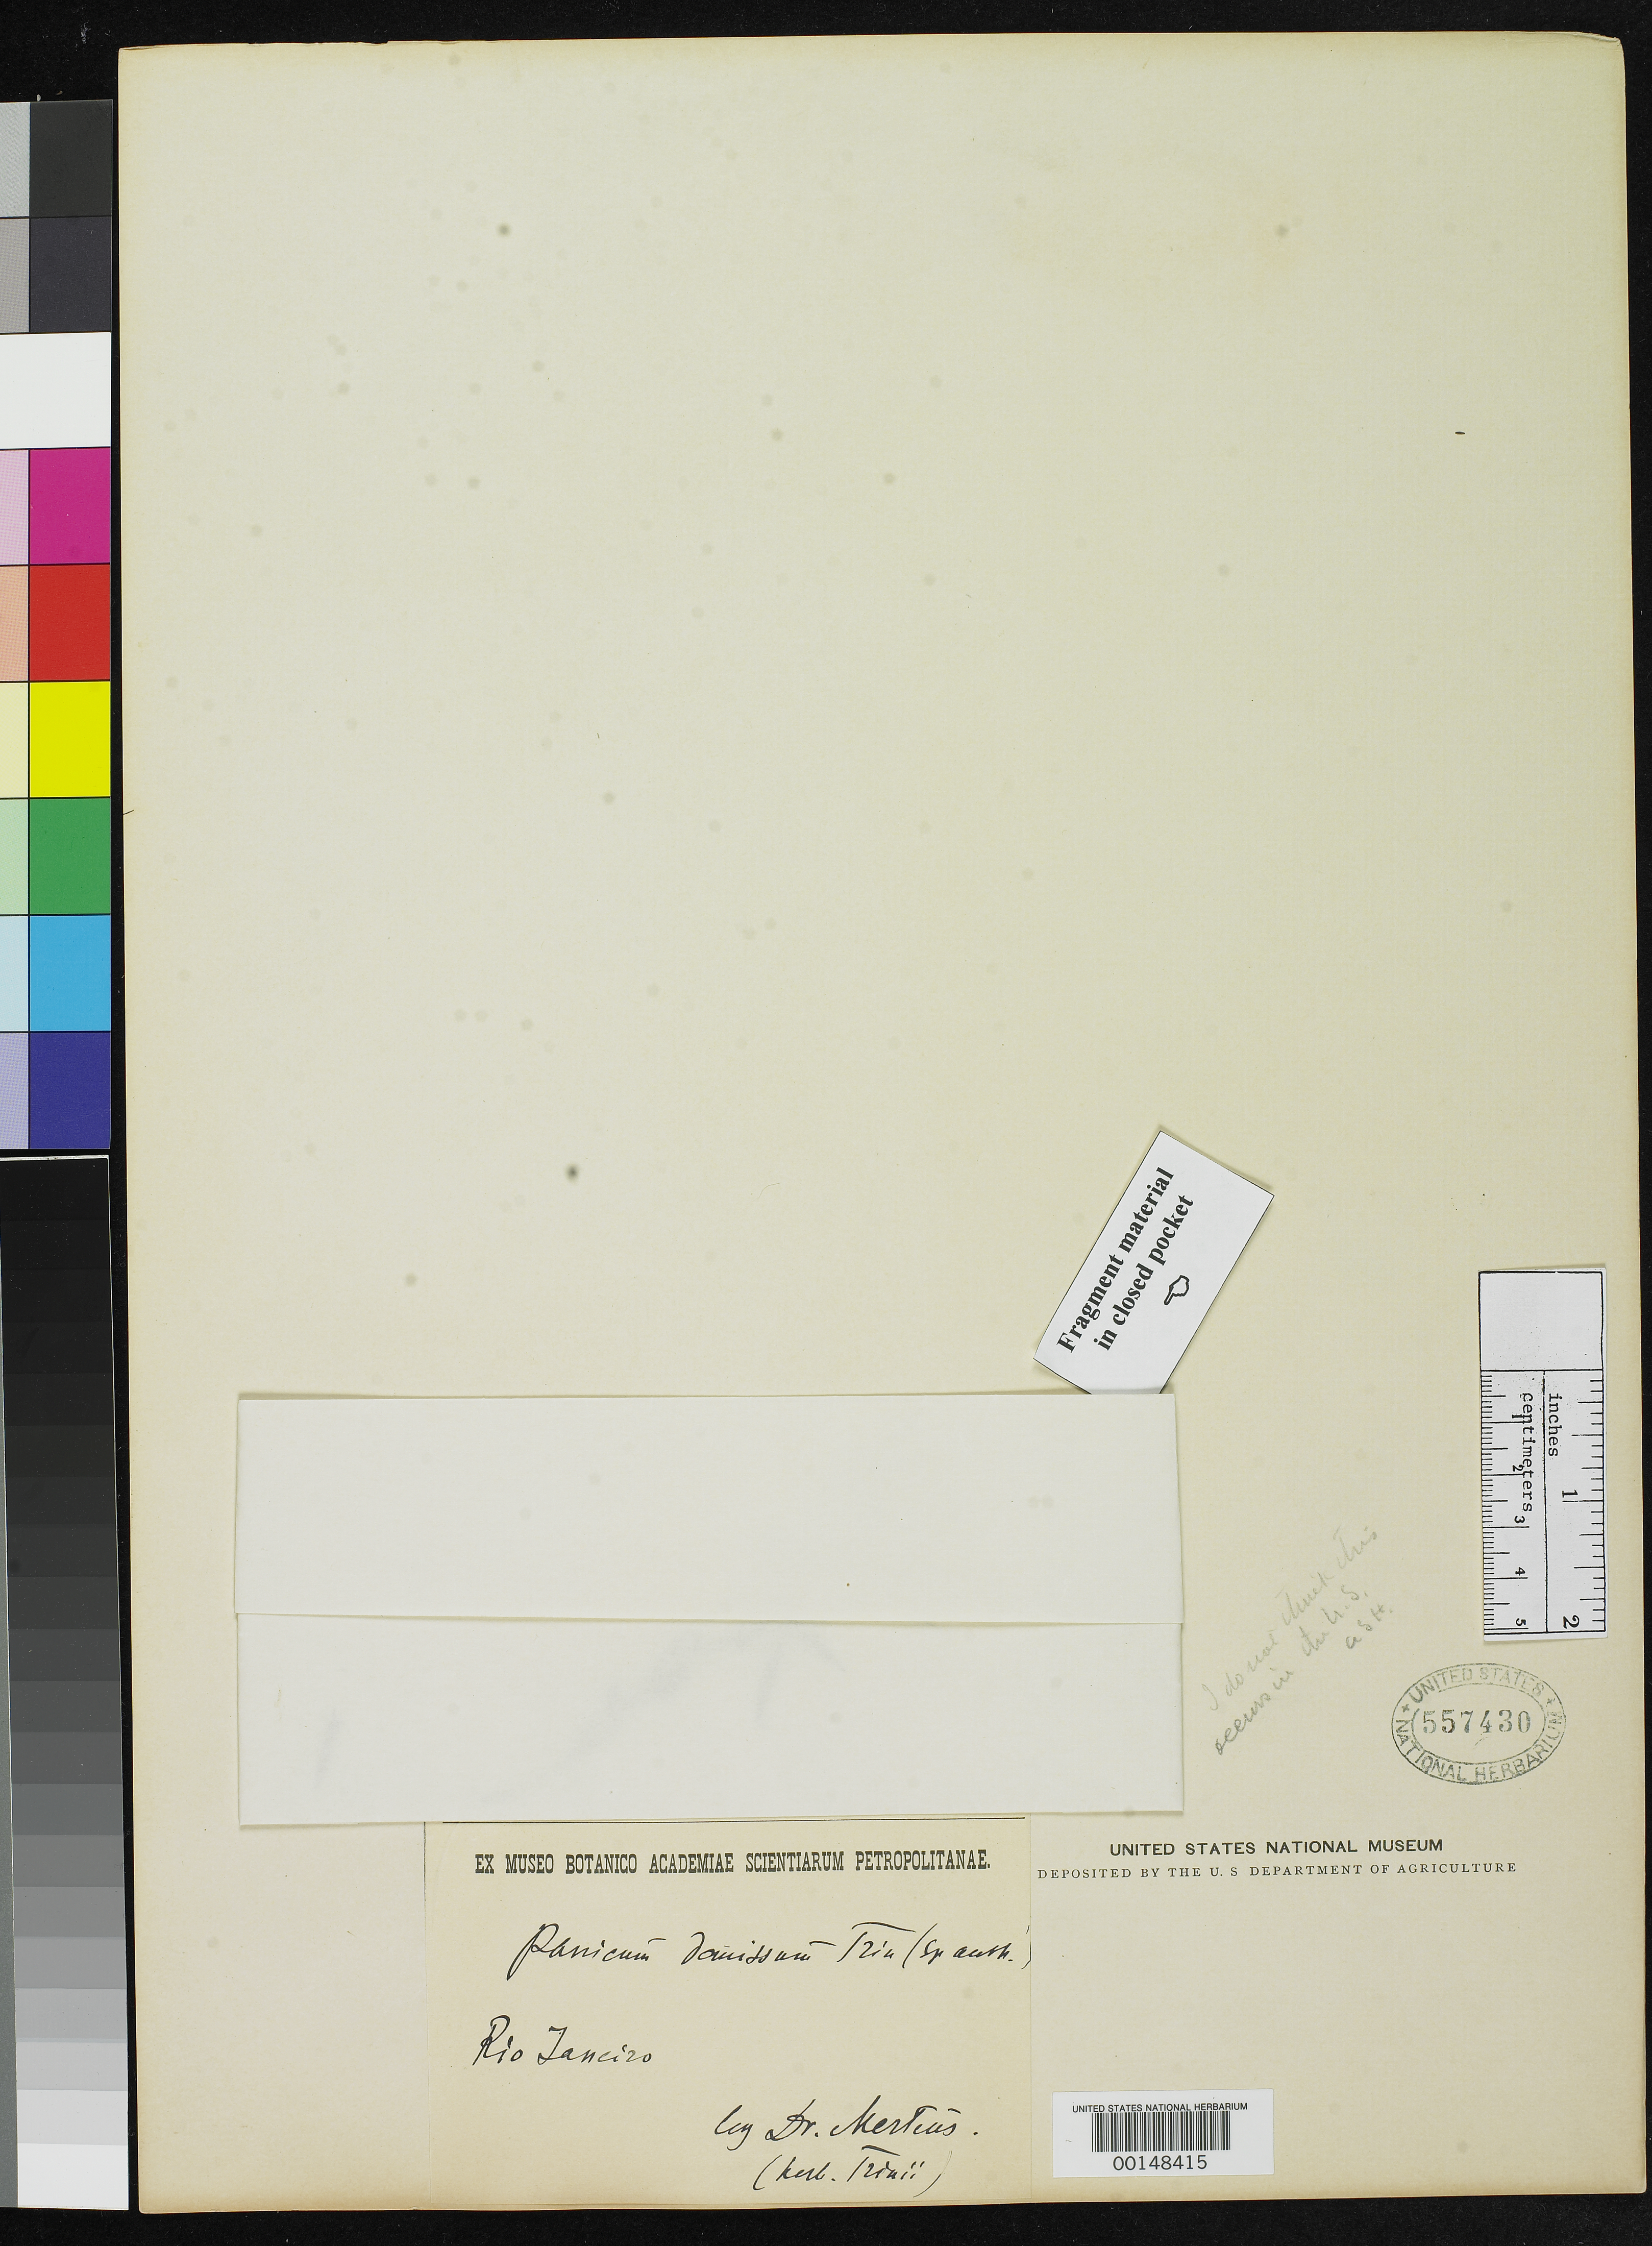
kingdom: Plantae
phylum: Tracheophyta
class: Liliopsida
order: Poales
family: Poaceae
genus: Panicum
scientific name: Panicum demissum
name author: Trin.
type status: Type Fragment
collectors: K. Mertens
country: Brazil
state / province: Rio de Janeiro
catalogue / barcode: US 557430